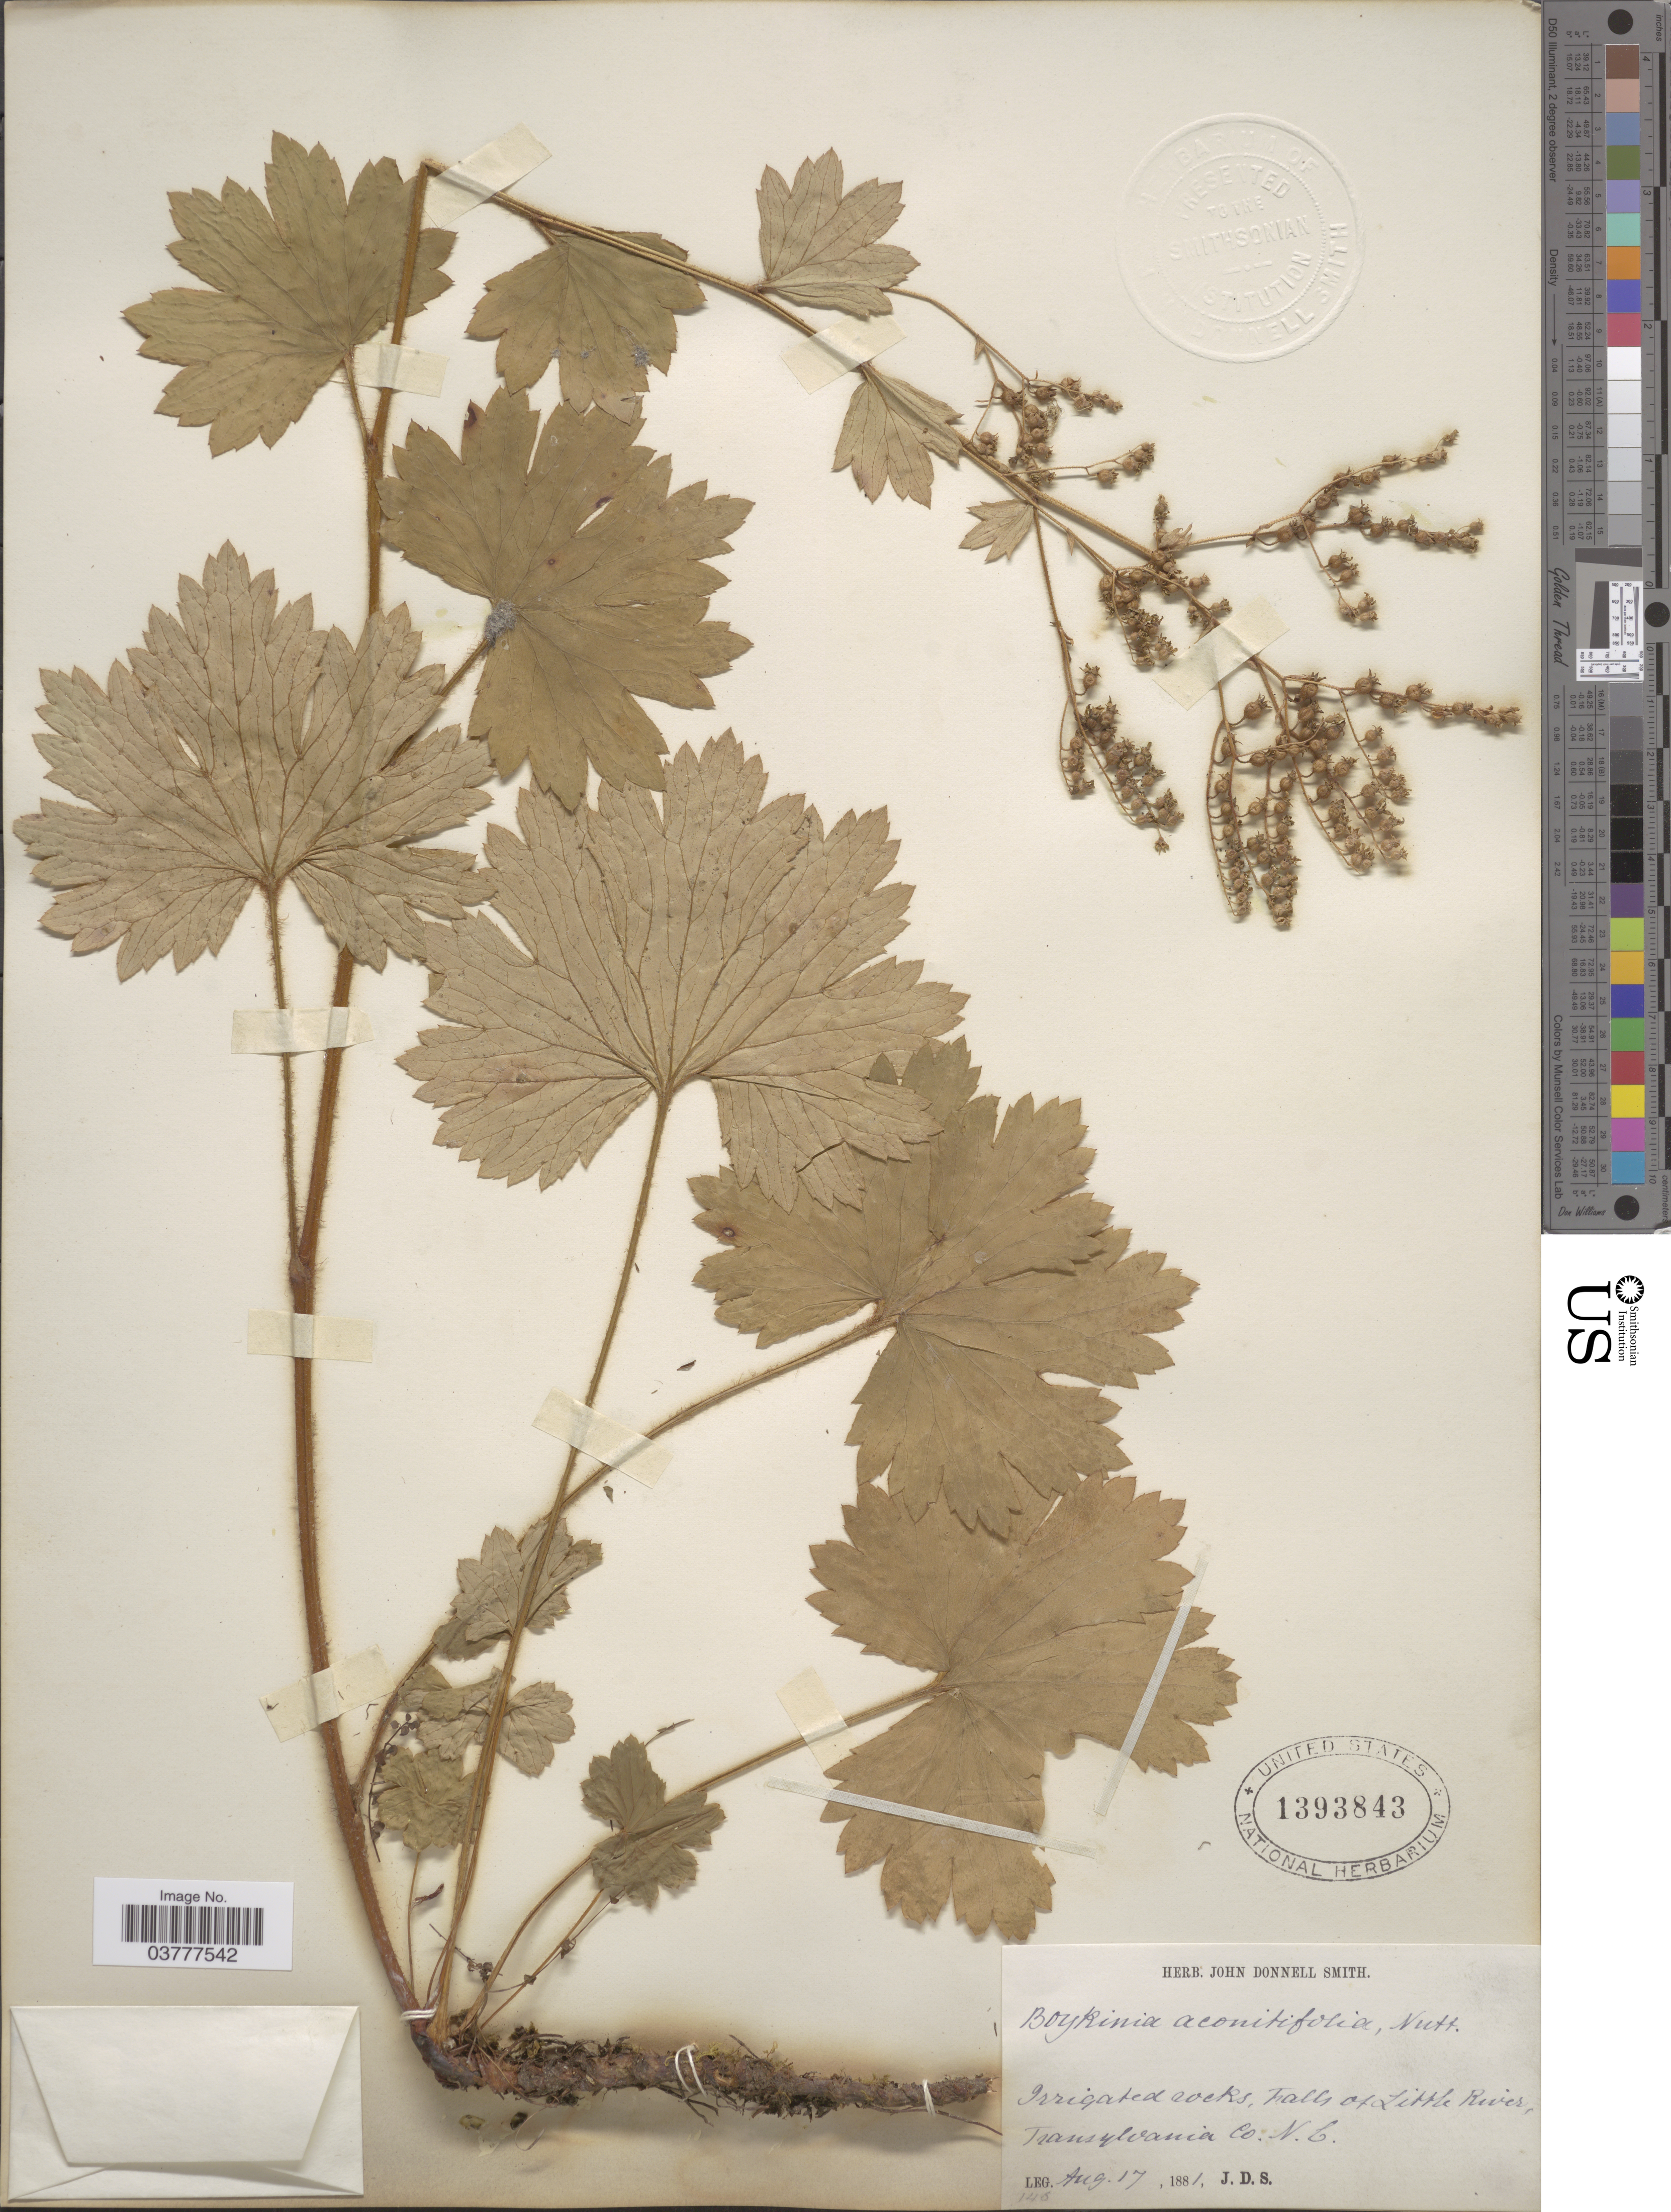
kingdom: Plantae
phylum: Tracheophyta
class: Magnoliopsida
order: Saxifragales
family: Saxifragaceae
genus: Boykinia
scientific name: Boykinia aconitifolia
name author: Nutt.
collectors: J. Donnell Smith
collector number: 148*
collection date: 1881-08-17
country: United States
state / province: North Carolina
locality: Falls of Little River, Transylvania Co.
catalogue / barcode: US 1393843